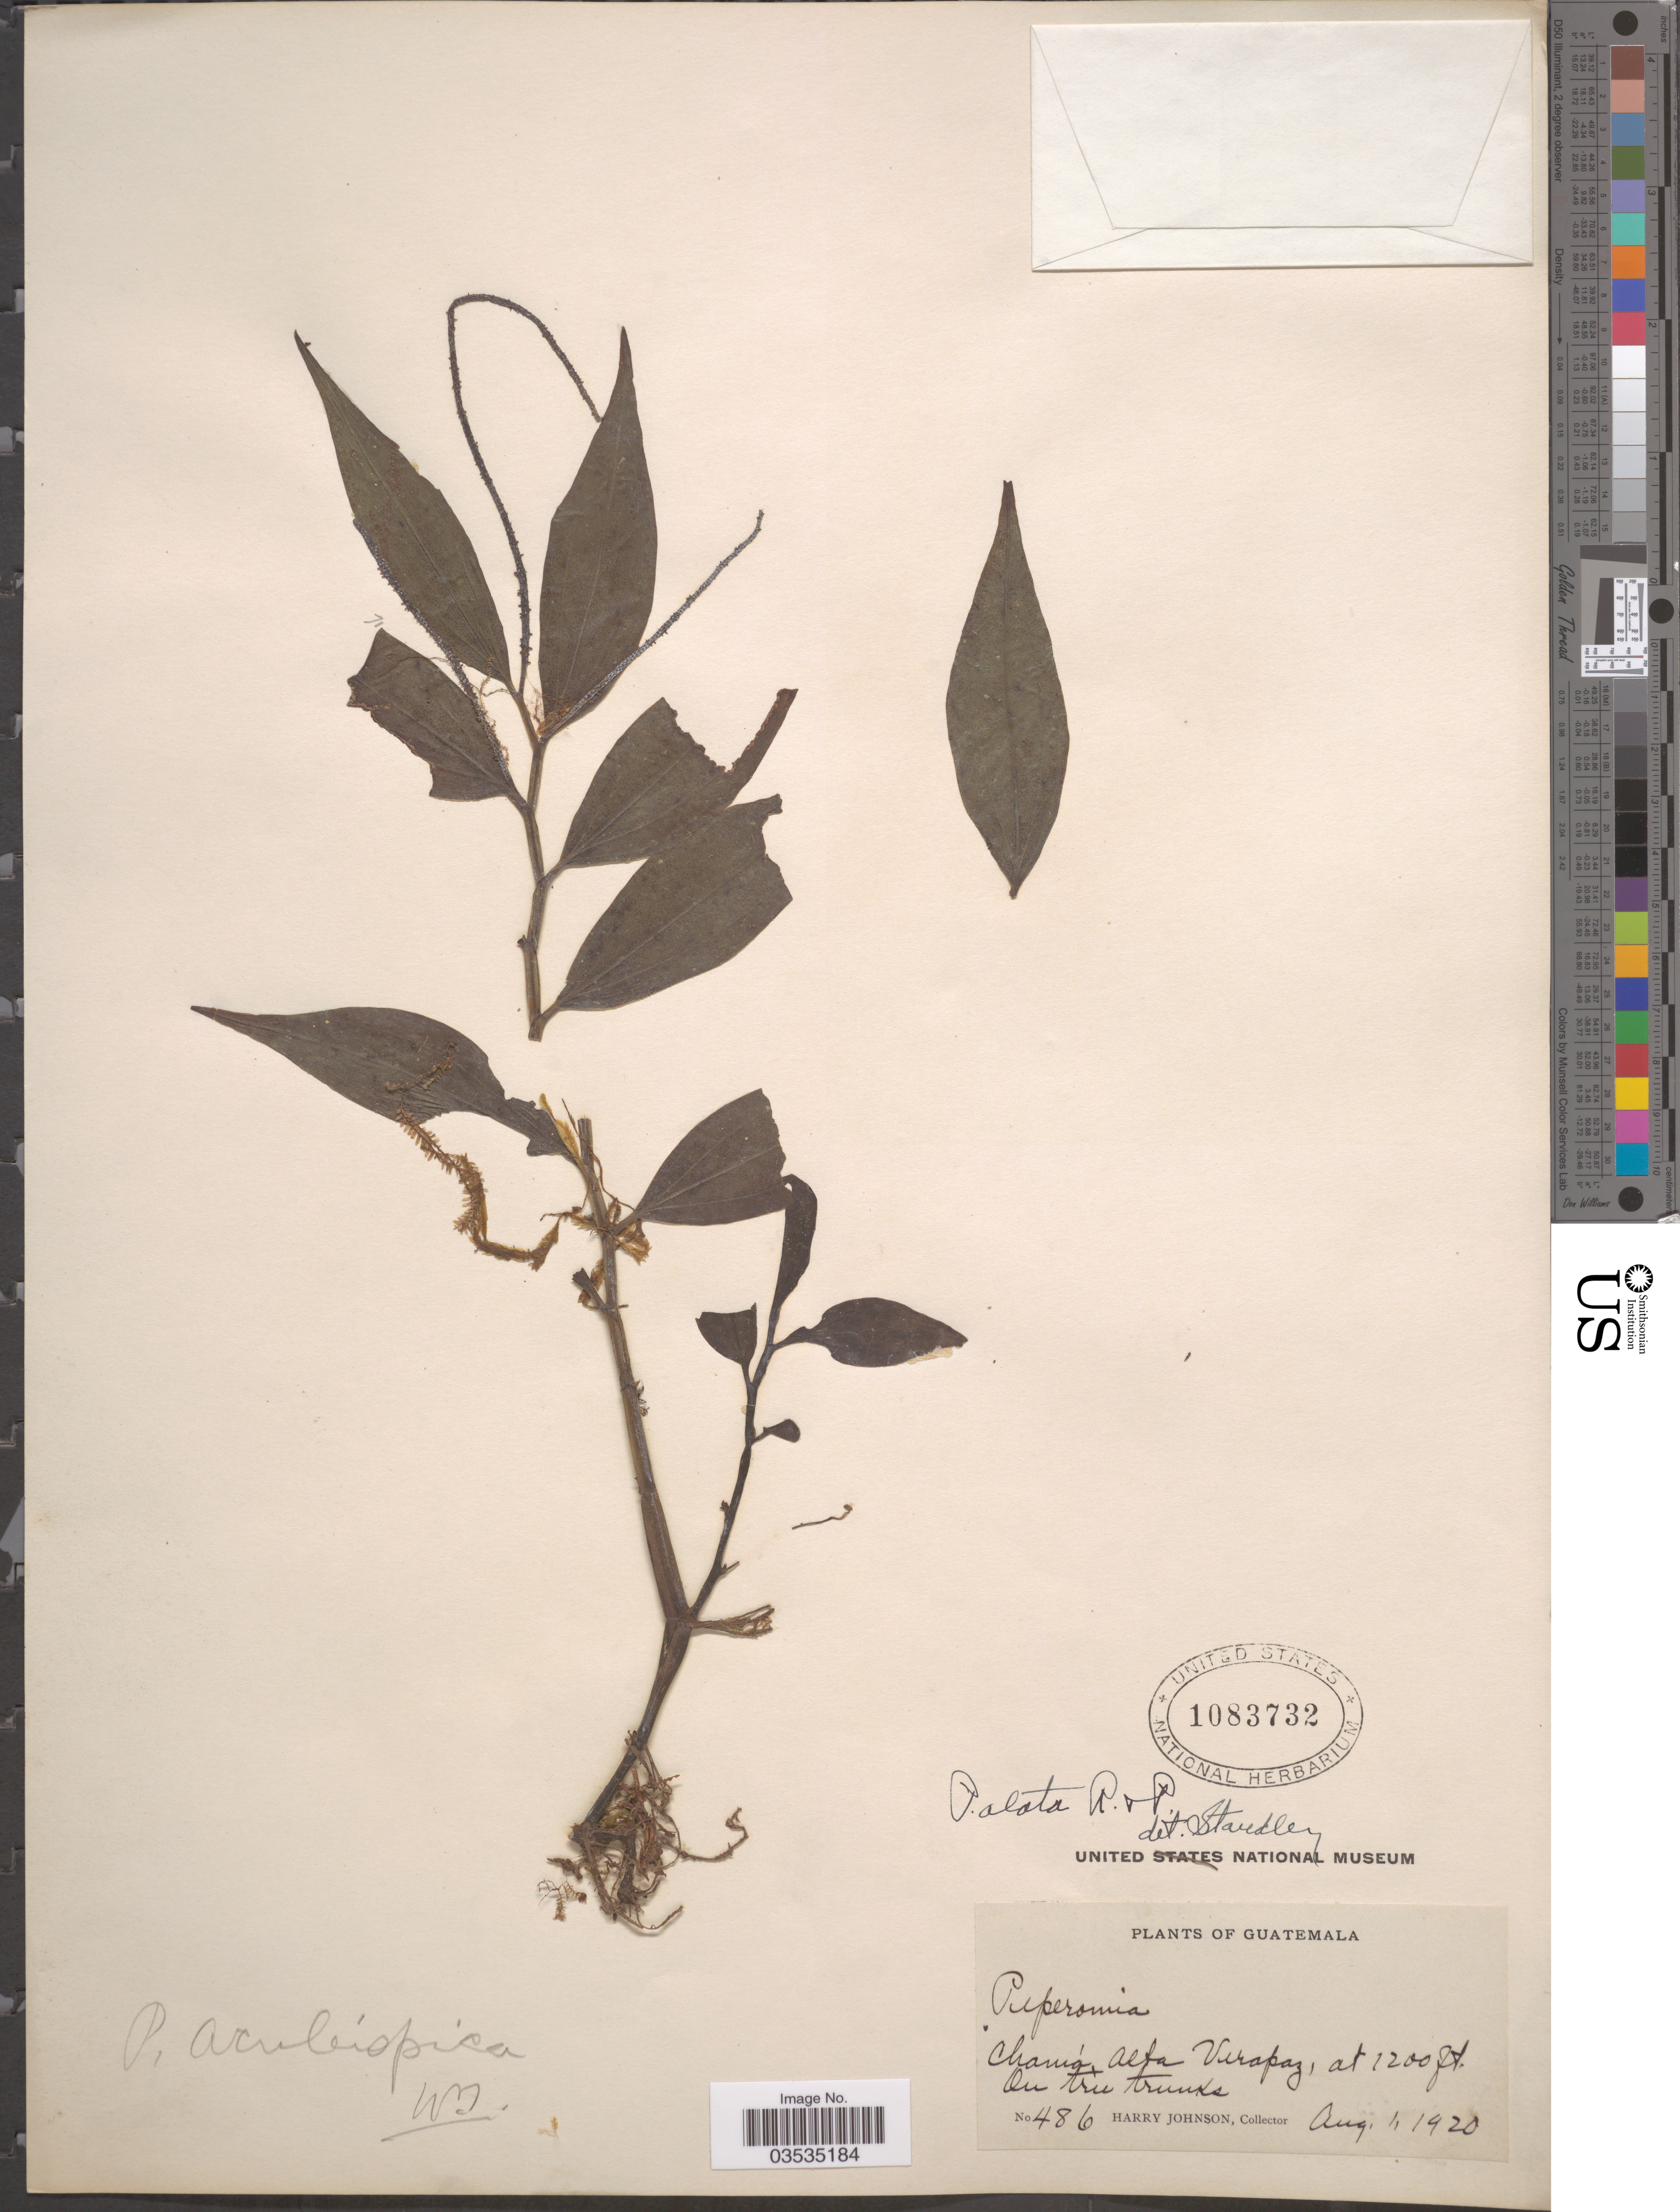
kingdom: Plantae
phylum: Tracheophyta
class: Magnoliopsida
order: Piperales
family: Piperaceae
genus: Peperomia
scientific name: Peperomia alata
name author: Ruiz & Pav.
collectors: H. Johnson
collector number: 486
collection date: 1920-08-01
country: Guatemala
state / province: Alta Verapaz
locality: Chamá, Alta Verapaz.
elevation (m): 366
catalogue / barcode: US 1083732